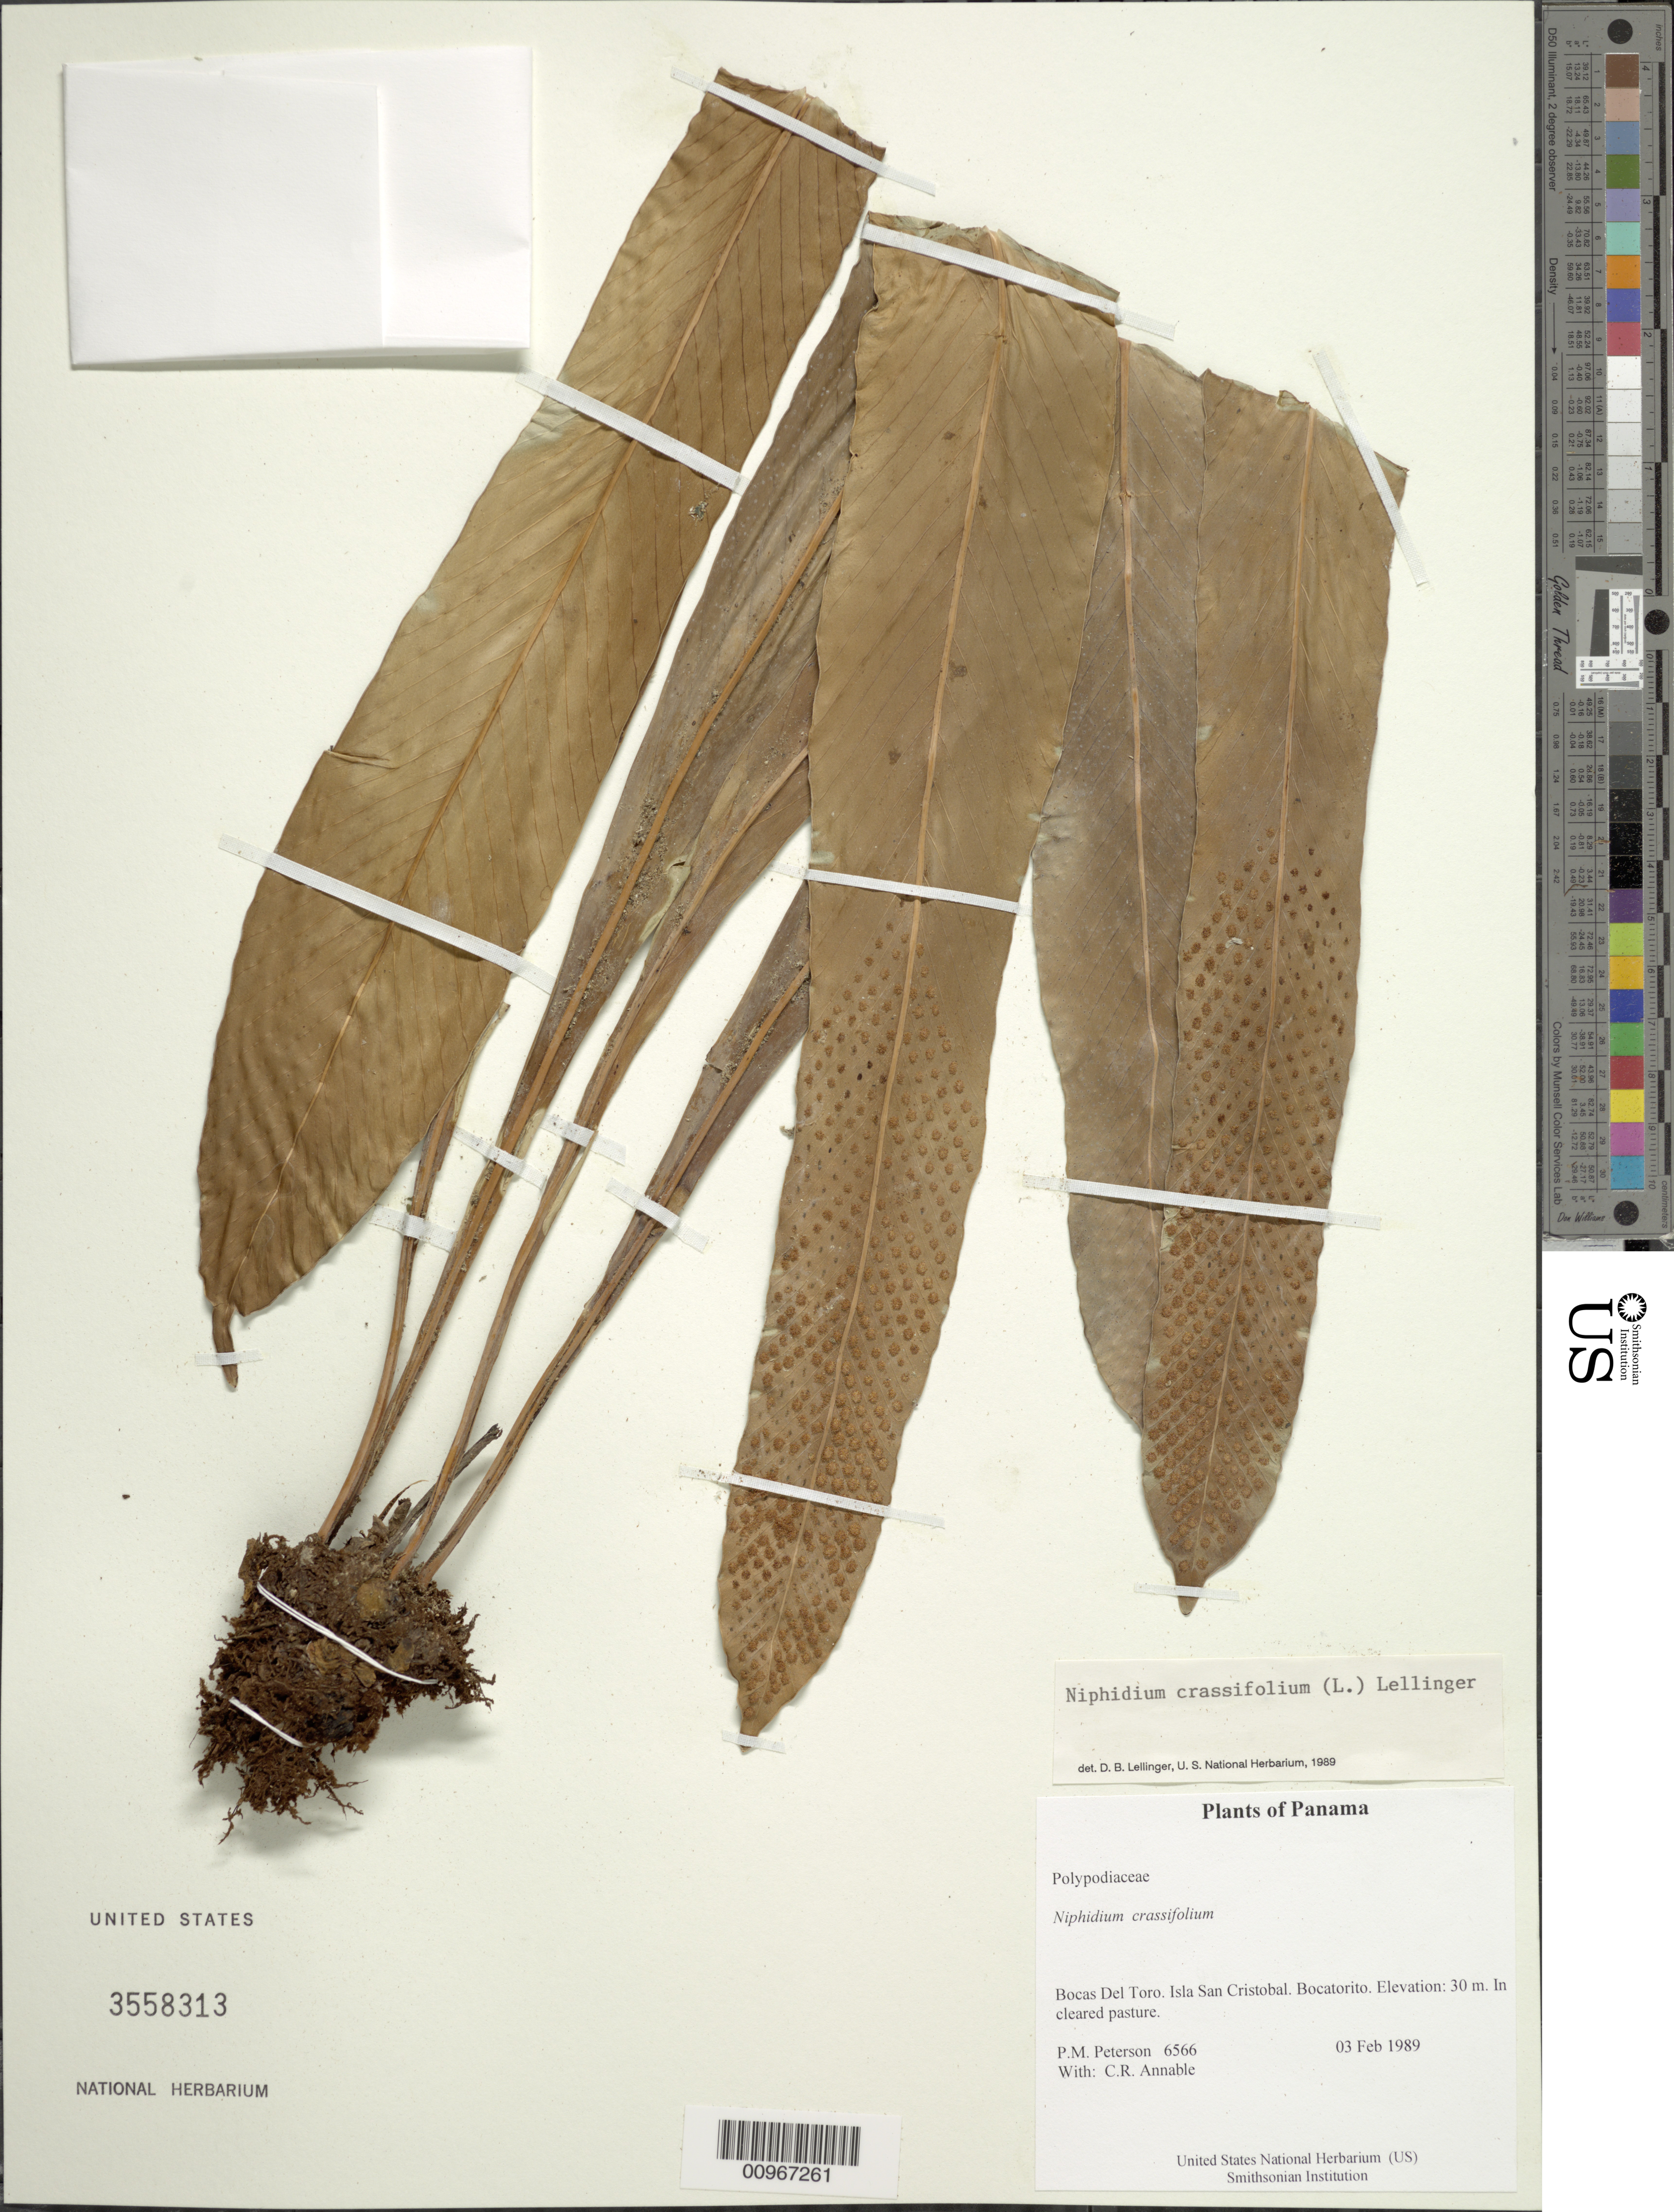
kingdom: Plantae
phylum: Tracheophyta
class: Polypodiopsida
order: Polypodiales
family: Polypodiaceae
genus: Niphidium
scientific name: Niphidium crassifolium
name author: (L.) Lellinger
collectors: P. M. Peterson & C. R. Annable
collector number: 06566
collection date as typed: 03 Feb 1989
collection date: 1989-02-03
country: Panama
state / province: Bocas del Toro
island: San Cristobal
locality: Bocatorito.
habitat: In cleared pasture.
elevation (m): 30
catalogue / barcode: US 3558313